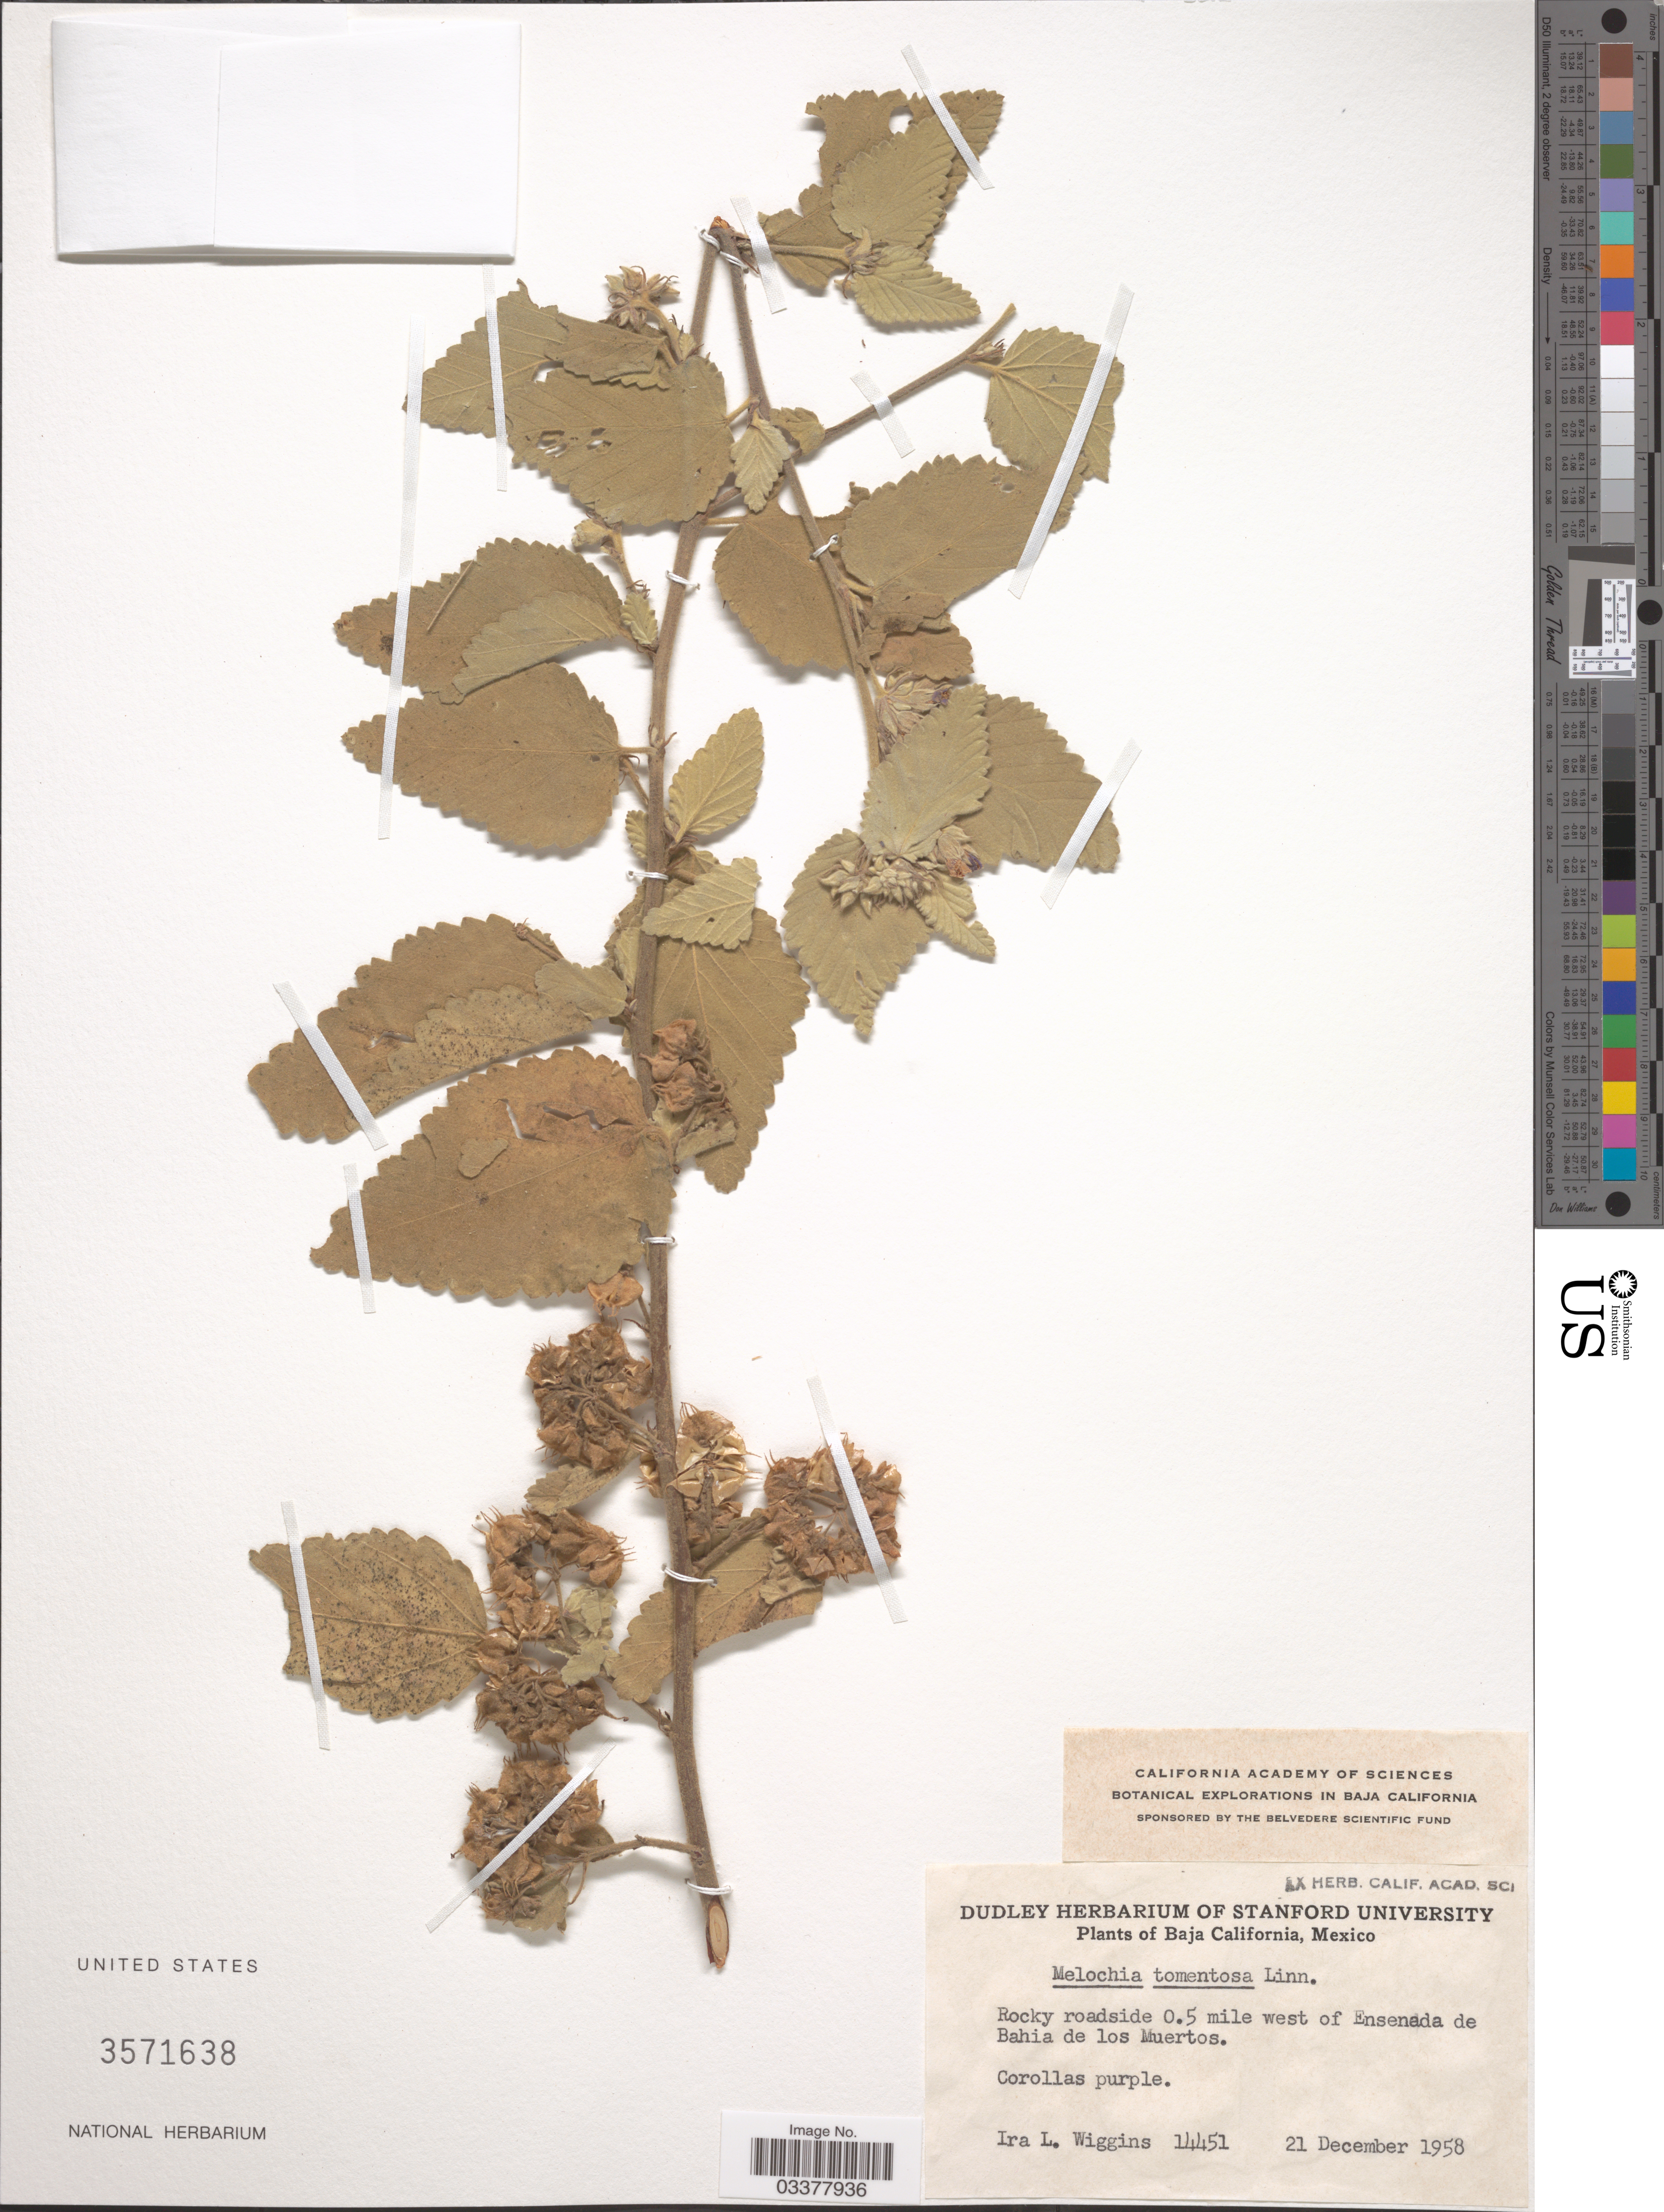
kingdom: Plantae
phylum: Tracheophyta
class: Magnoliopsida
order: Malvales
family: Malvaceae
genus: Melochia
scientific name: Melochia tomentosa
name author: L.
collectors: I. L. Wiggins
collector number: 14451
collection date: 1958-12-21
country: Mexico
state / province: Baja California Norte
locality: Rocky roadside 0.5 mile west of Ensenada de Bahia de los Muertos.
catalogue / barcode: US 3571638